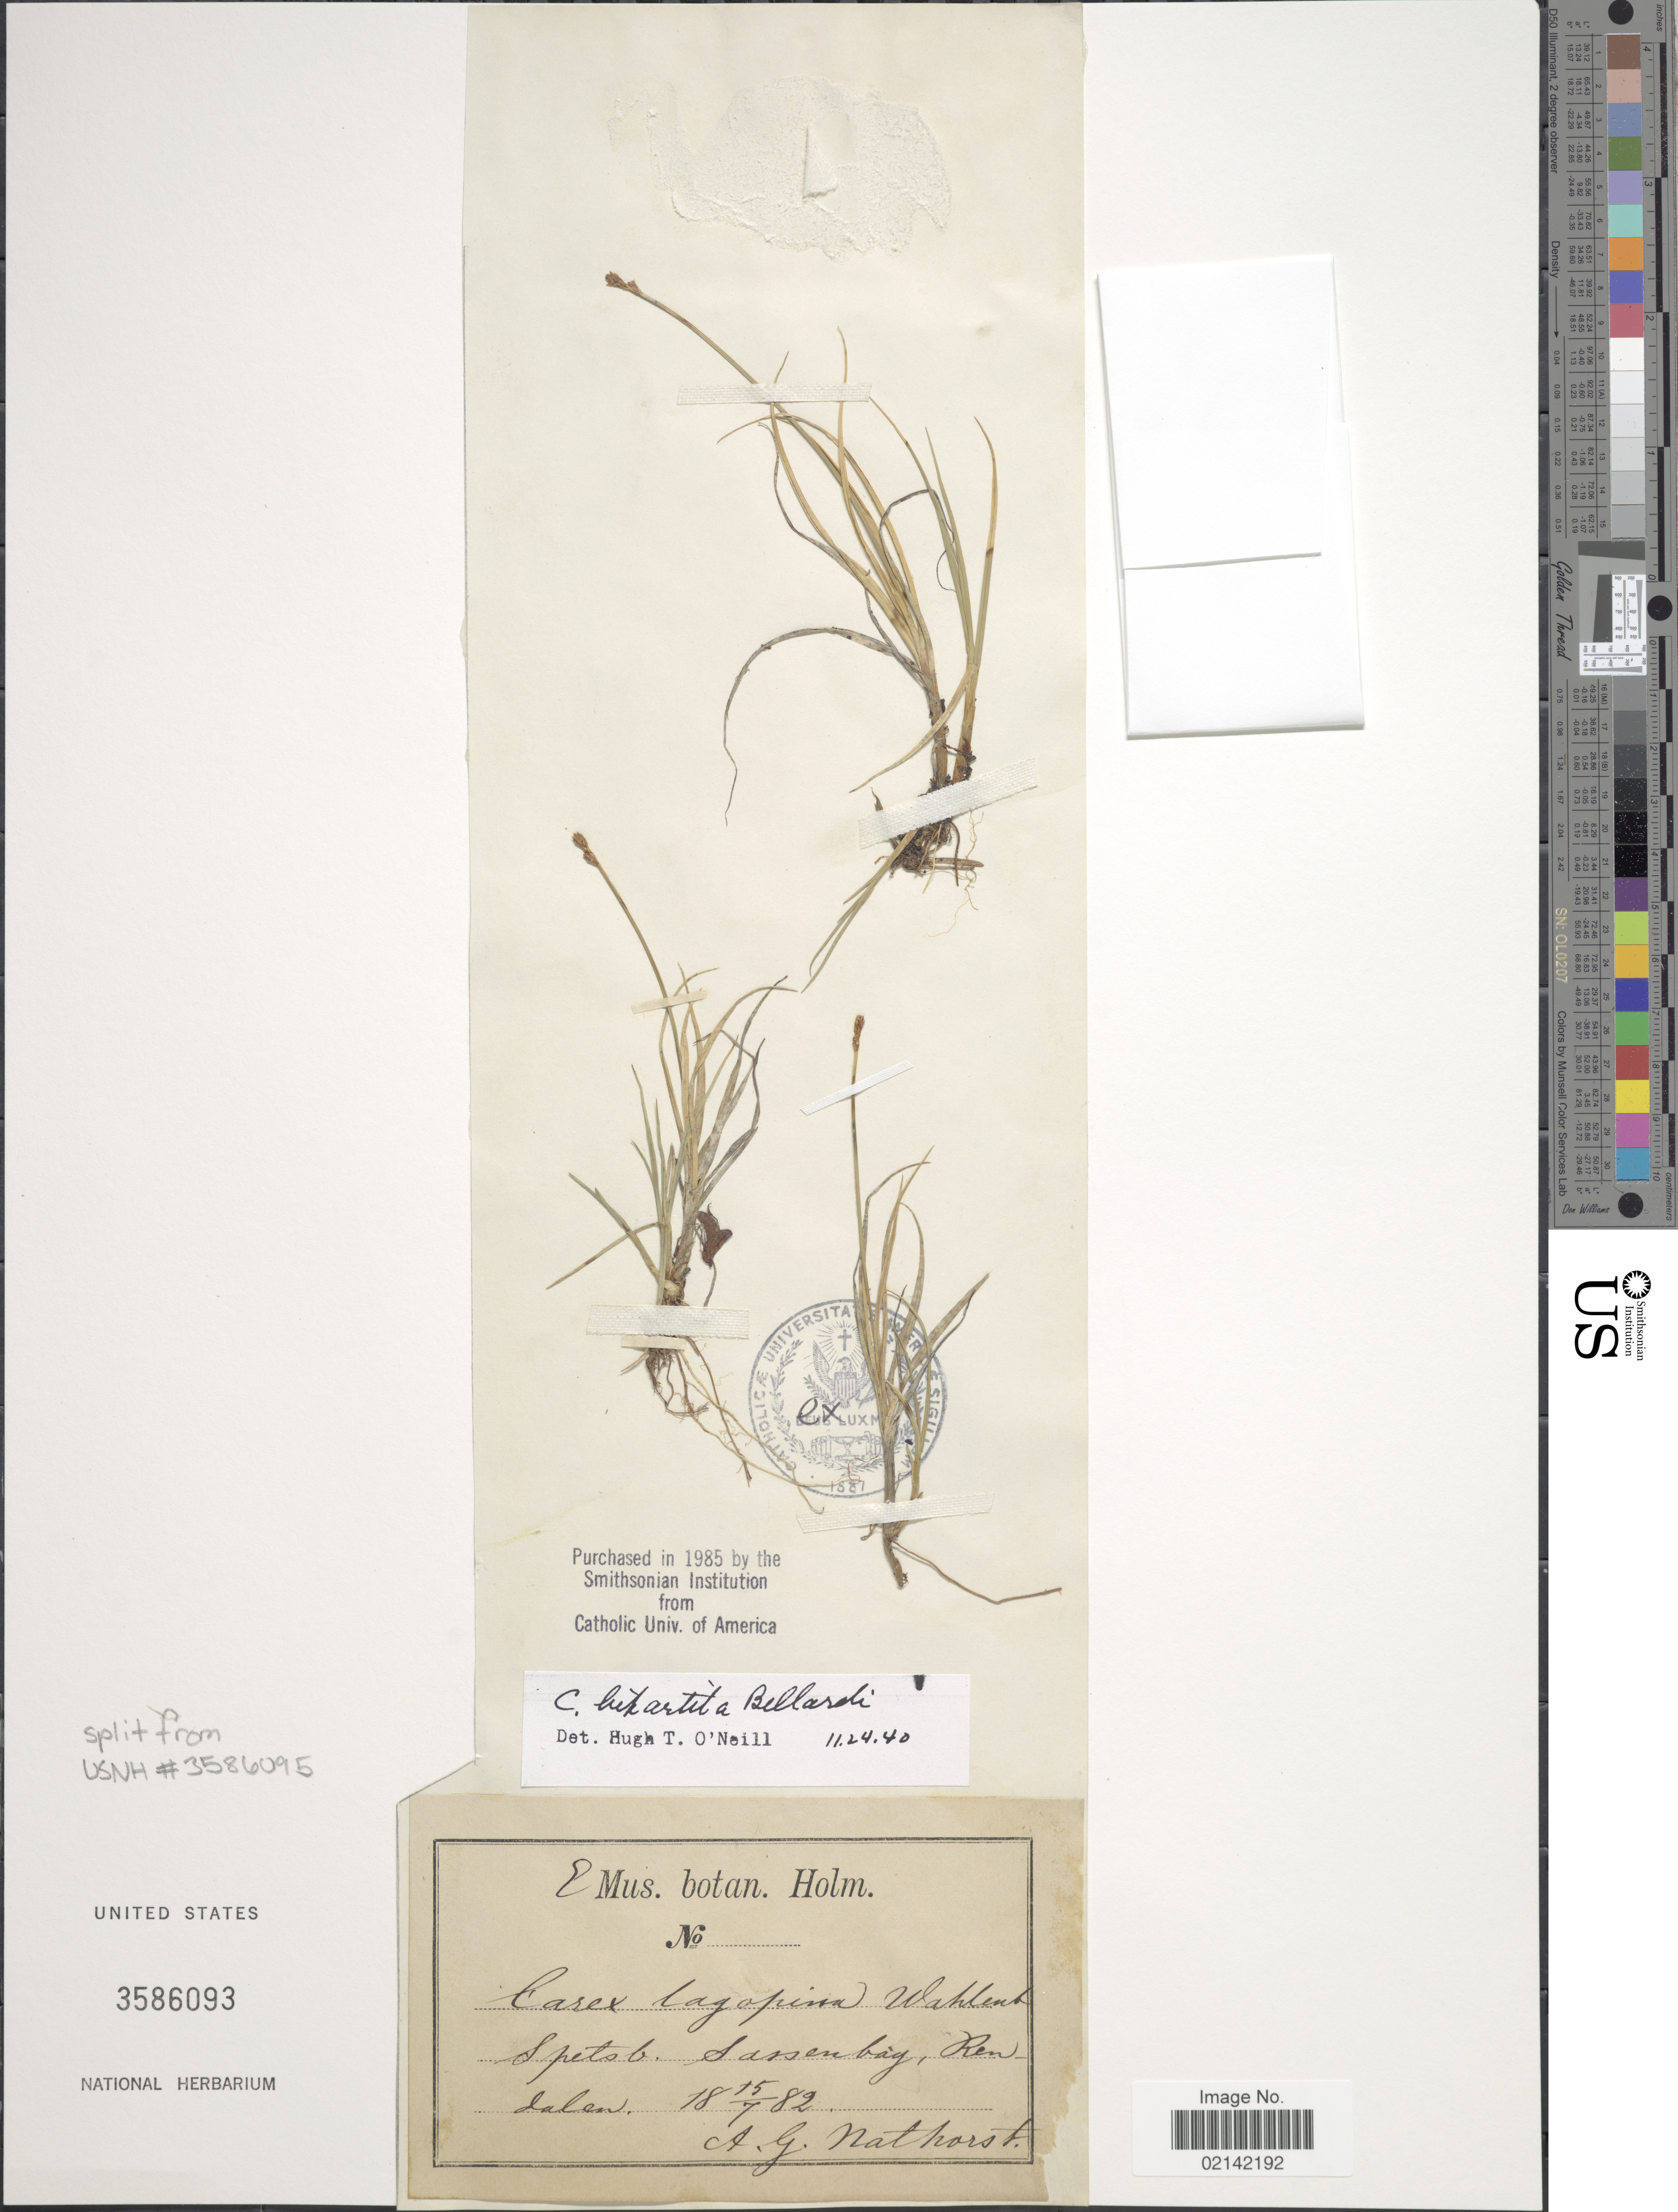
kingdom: Plantae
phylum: Tracheophyta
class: Liliopsida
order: Poales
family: Cyperaceae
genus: Carex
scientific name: Carex lachenalii subsp. lachenalii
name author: Schkuhr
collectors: A. Nathorst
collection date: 1882-07-15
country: Norway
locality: Sarsenbay, Rendalen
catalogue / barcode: US 3586093